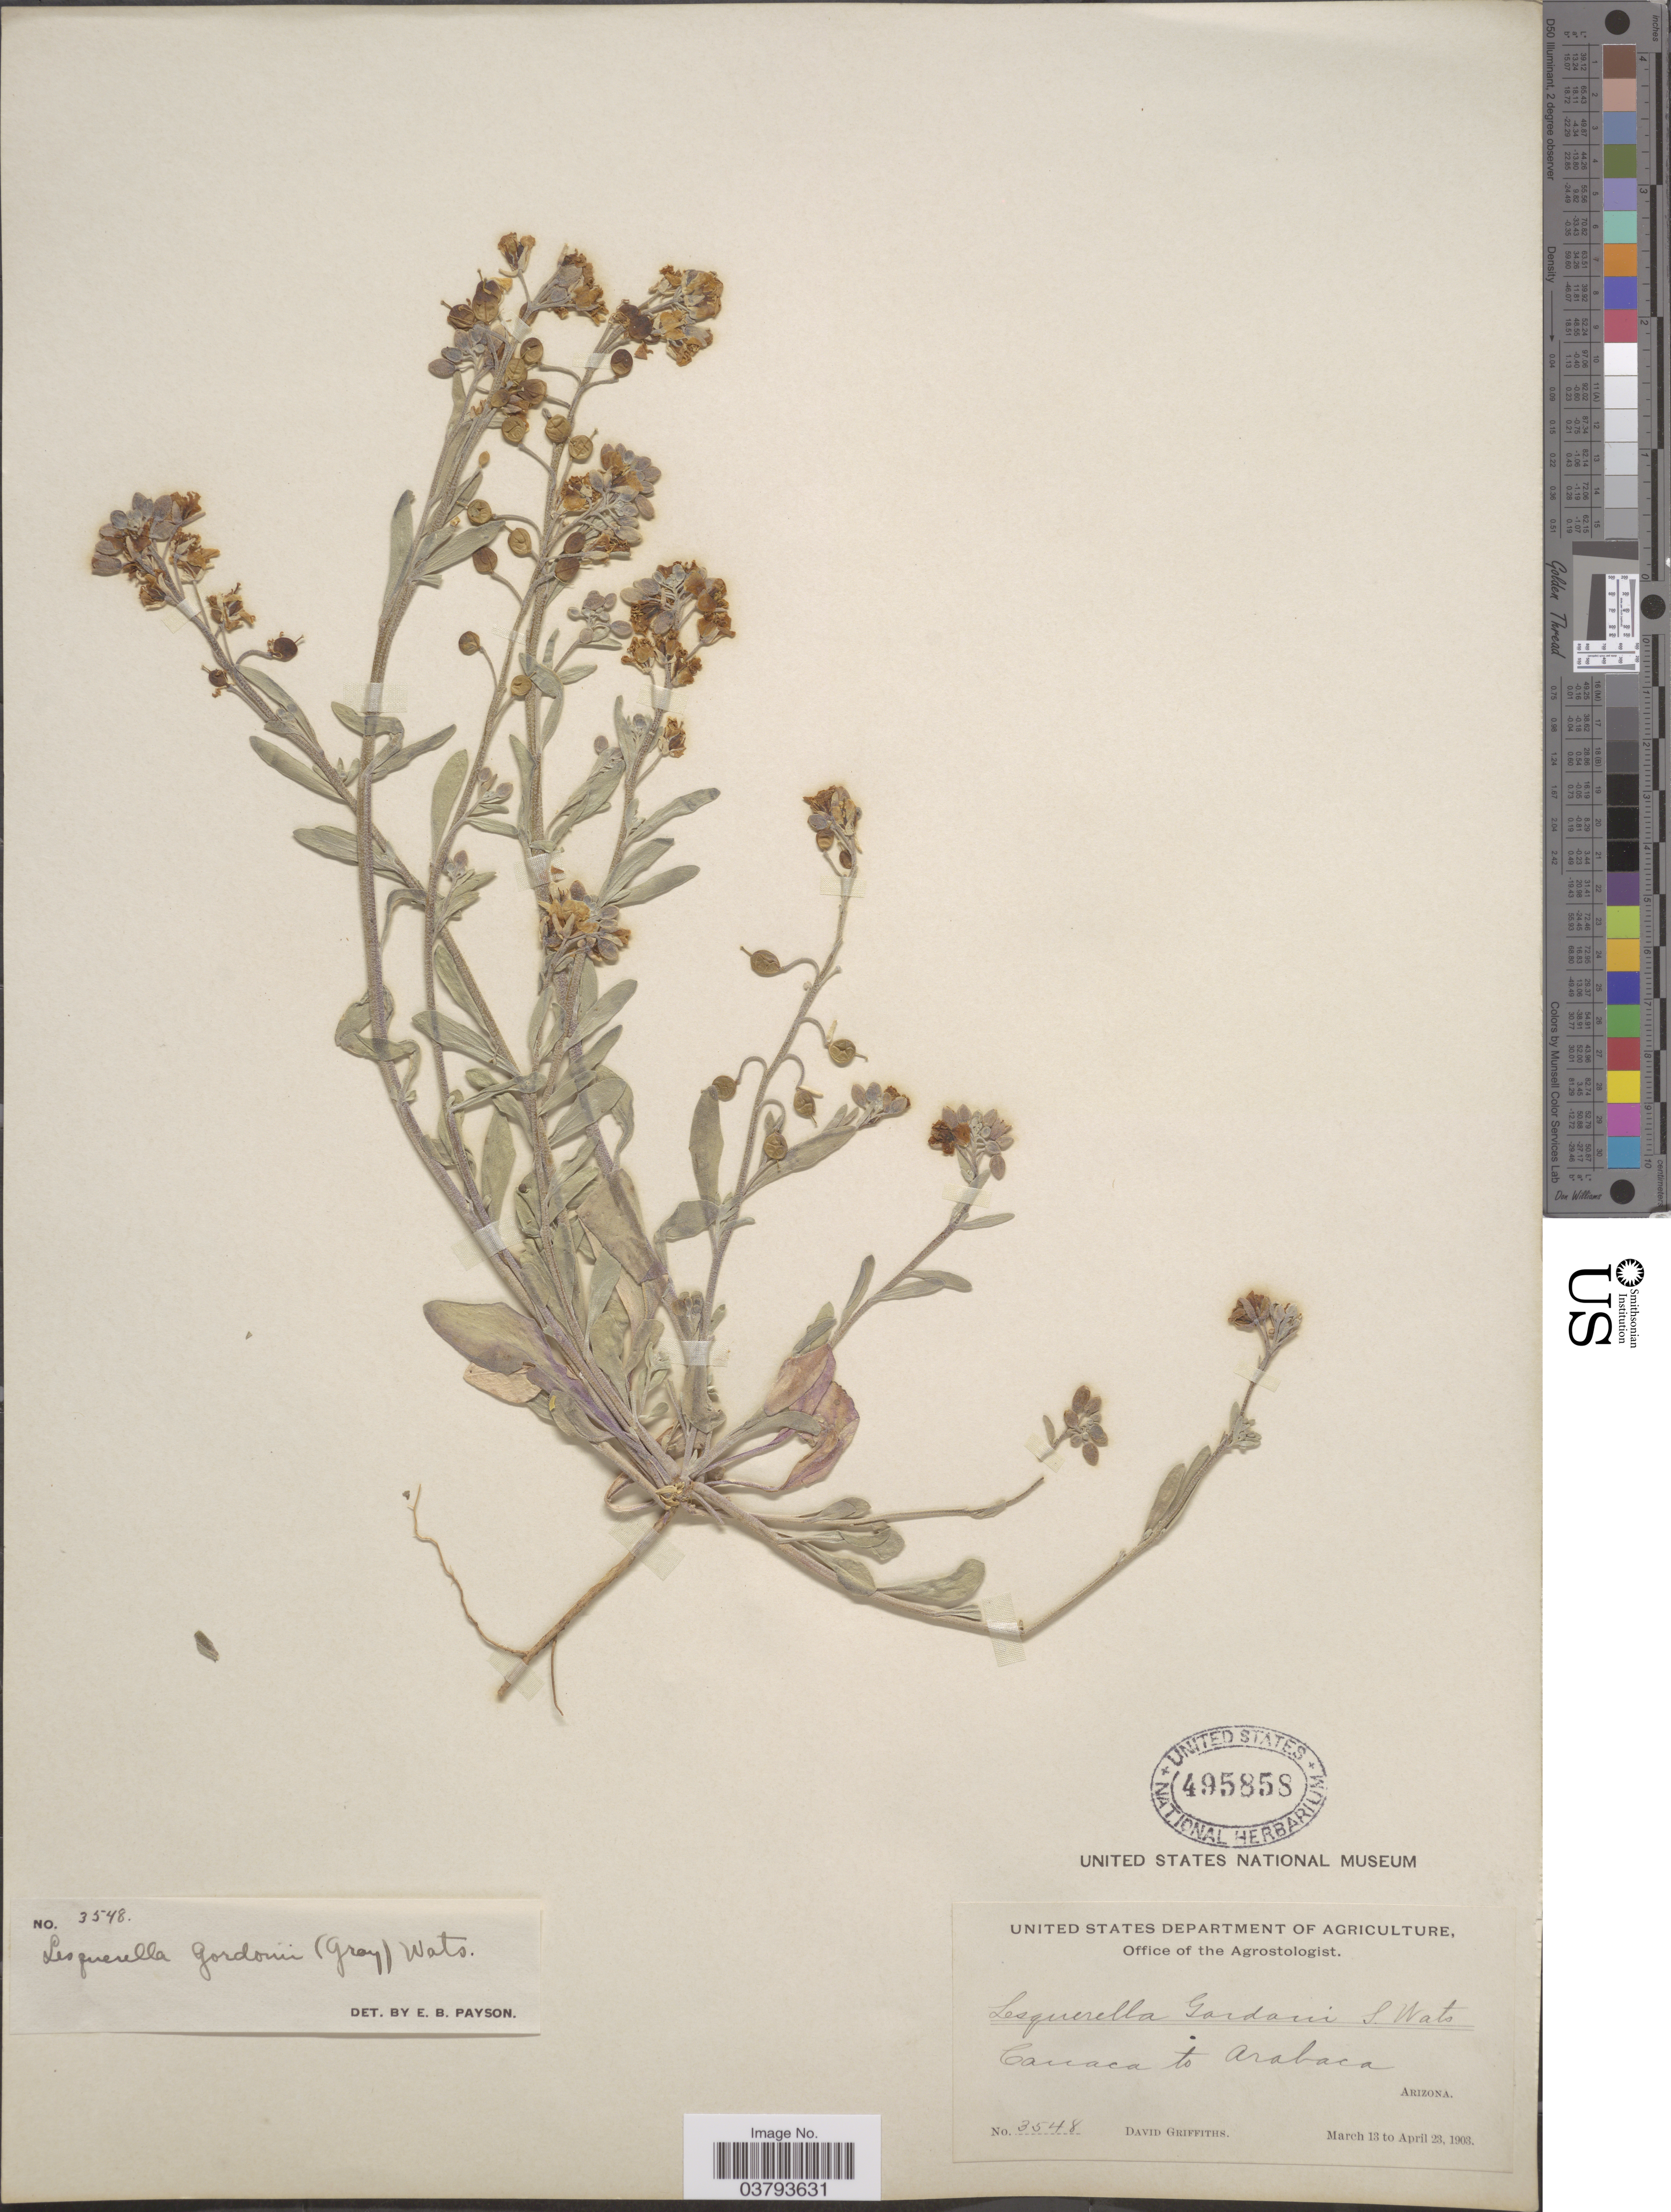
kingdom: Plantae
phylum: Tracheophyta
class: Magnoliopsida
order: Brassicales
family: Brassicaceae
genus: Lesquerella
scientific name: Lesquerella gordonii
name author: (A. Gray) S. Watson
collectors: D. Griffiths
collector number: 3548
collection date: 1903-03-13/1903-04-23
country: United States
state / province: Arizona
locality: Carraca to Arabaca.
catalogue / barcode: US 495858